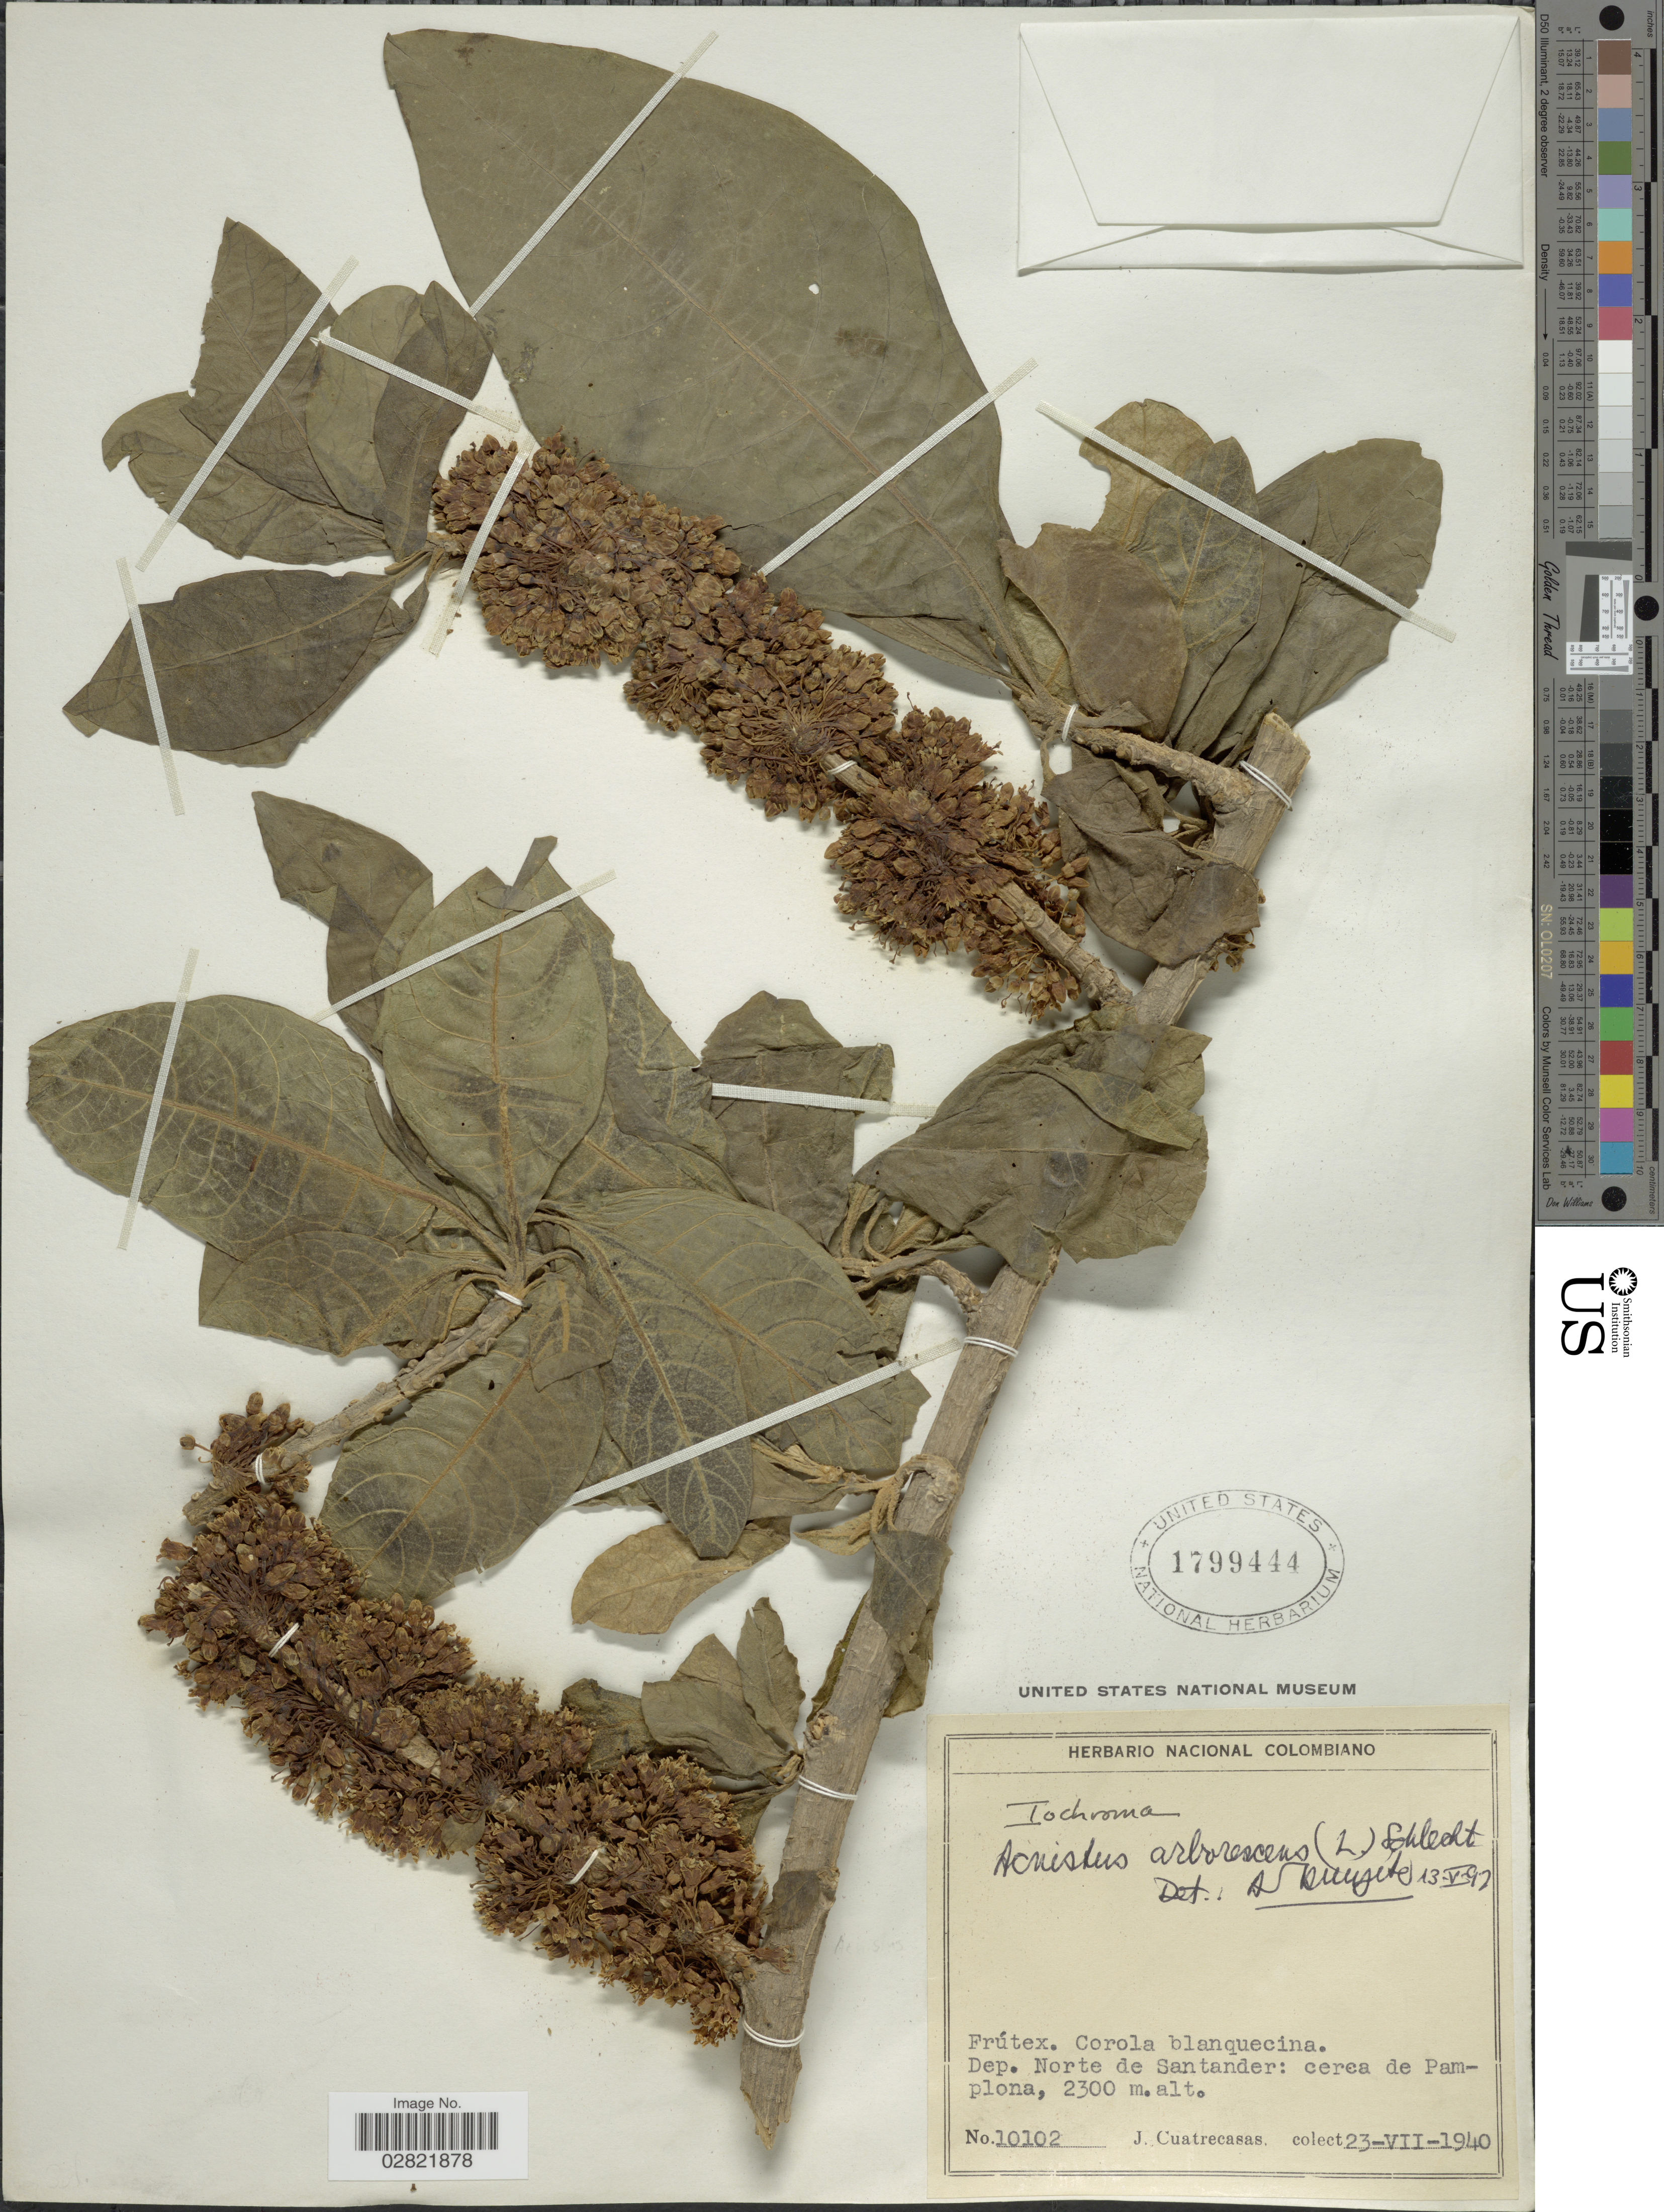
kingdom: Plantae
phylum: Tracheophyta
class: Magnoliopsida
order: Solanales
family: Solanaceae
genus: Acnistus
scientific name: Acnistus arborescens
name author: (L.) Schltdl.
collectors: J. Cuatrecasas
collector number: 10102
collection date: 1940-07-23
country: Colombia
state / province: Norte de Santander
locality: Dep. Norte de Santander: cerca de Pamplona.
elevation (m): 2300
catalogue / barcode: US 1799444